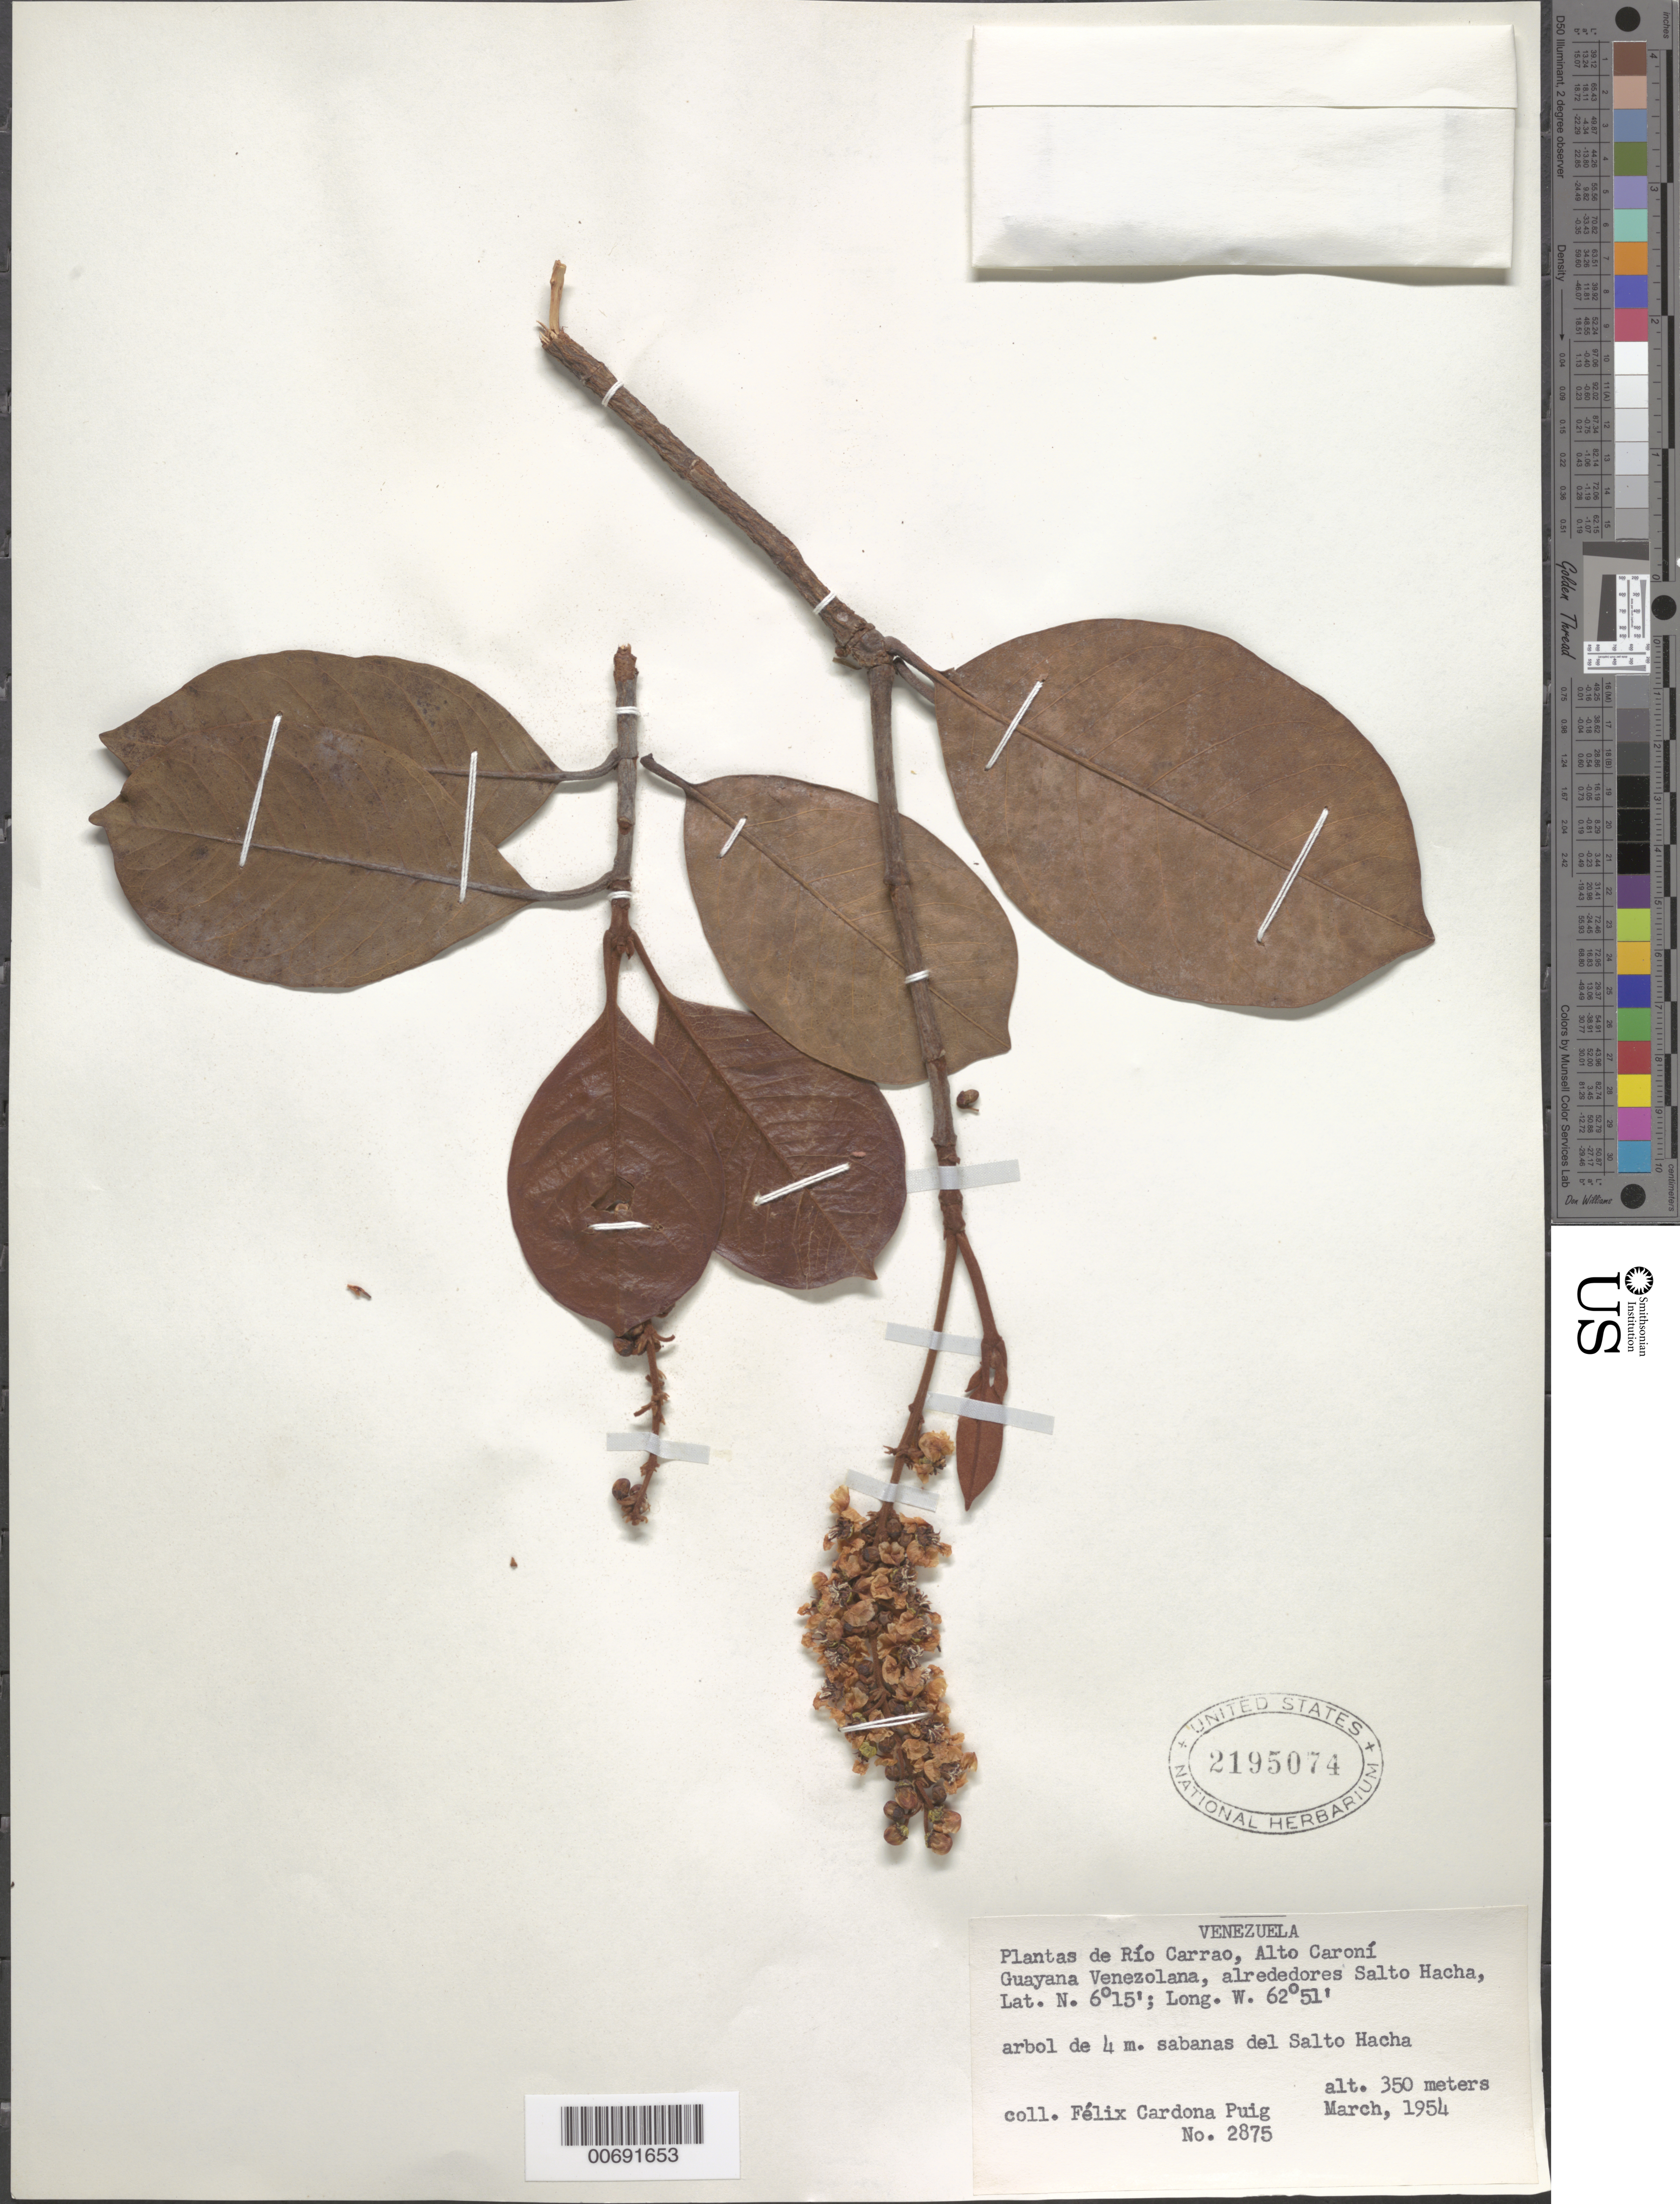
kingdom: Plantae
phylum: Tracheophyta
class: Magnoliopsida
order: Malpighiales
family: Malpighiaceae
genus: Byrsonima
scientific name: Byrsonima sp.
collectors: F. Cardona Puig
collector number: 2875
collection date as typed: Mar-54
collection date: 1954-03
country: Venezuela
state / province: Bolívar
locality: Alto Río Caroni, Rio Carrao, Salto Hacha, Guayana Venezolana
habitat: Savanna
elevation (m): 350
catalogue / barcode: US 2195074